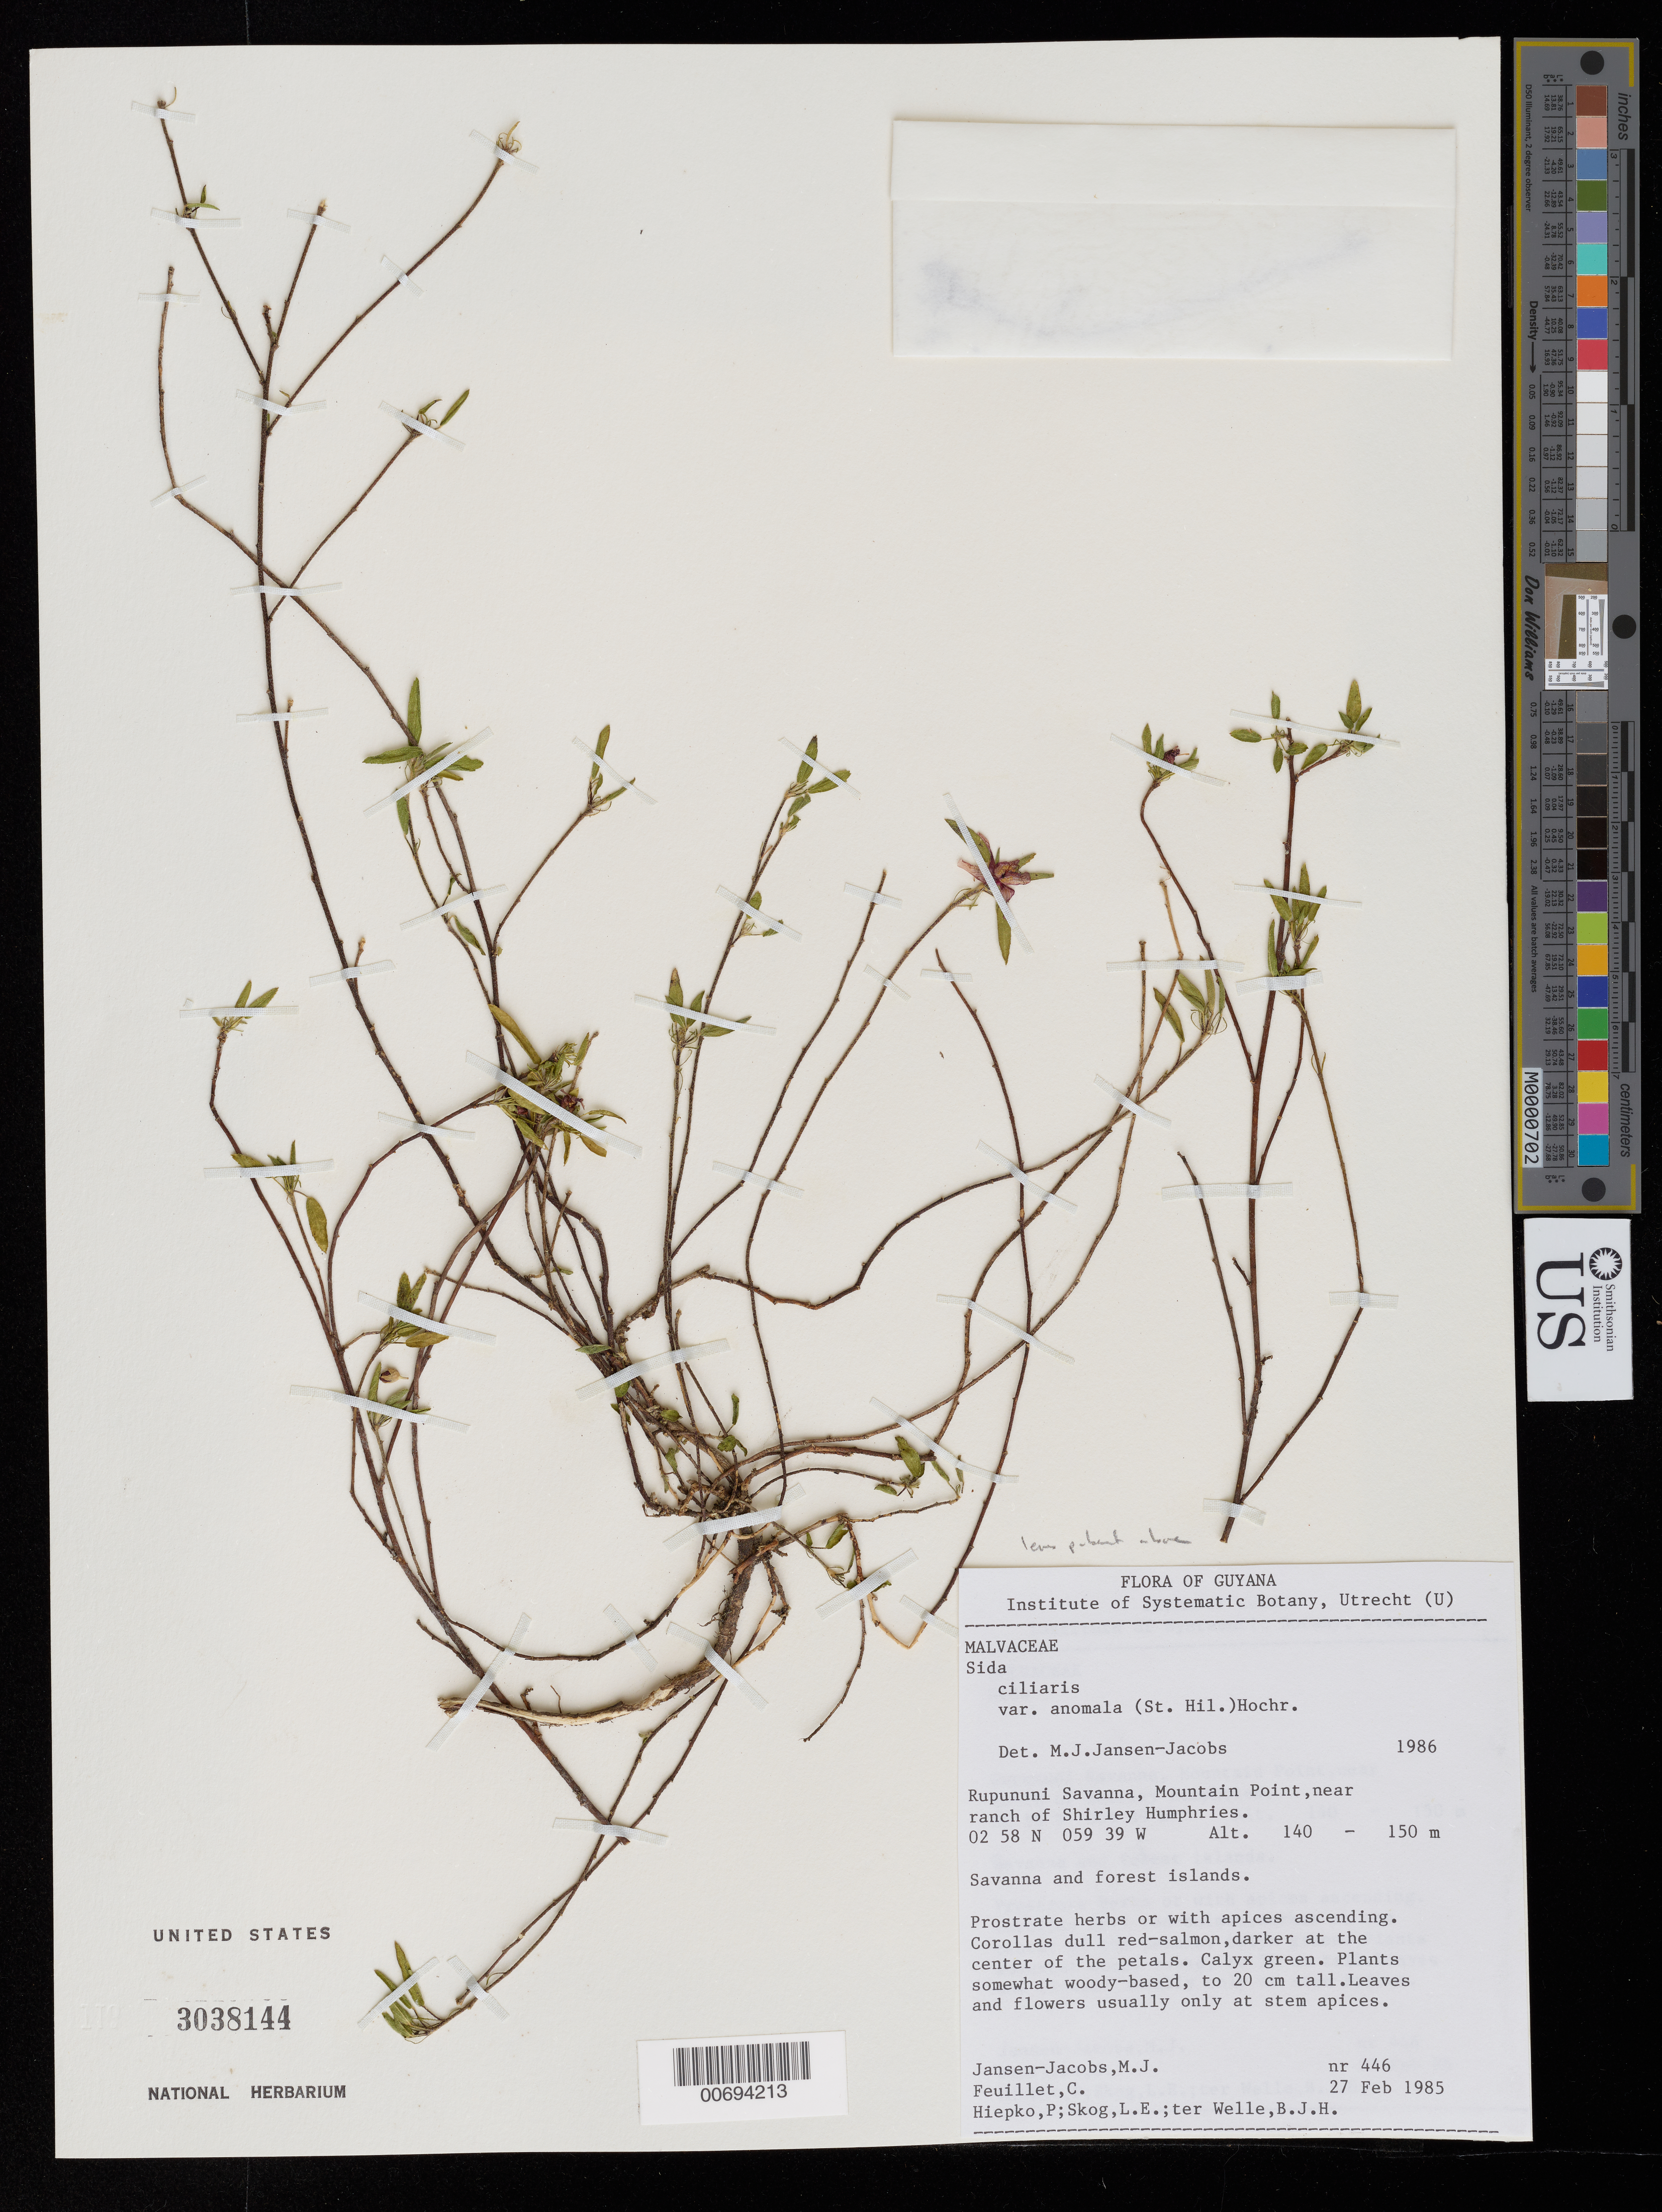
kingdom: Plantae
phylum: Tracheophyta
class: Magnoliopsida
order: Malvales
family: Malvaceae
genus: Sida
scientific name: Sida ciliaris var. anomala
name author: (A. St.-Hil.) Engl.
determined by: Jansen-Jacobs, M. J., (U), Nationaal Herbarium Nederland, Utrecht University branch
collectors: M. J. Jansen-Jacobs, C. Feuillet, P. H. Hiepko, L. E. Skog & B. Welle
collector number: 446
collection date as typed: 27-Feb-85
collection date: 1985-02-27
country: Guyana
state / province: U. Takutu-U. Essequibo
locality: Rupununi Savanna, Mountain Point, near ranch of Shirley Humphries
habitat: Savanna and forest islands.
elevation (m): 80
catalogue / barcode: US 3038144